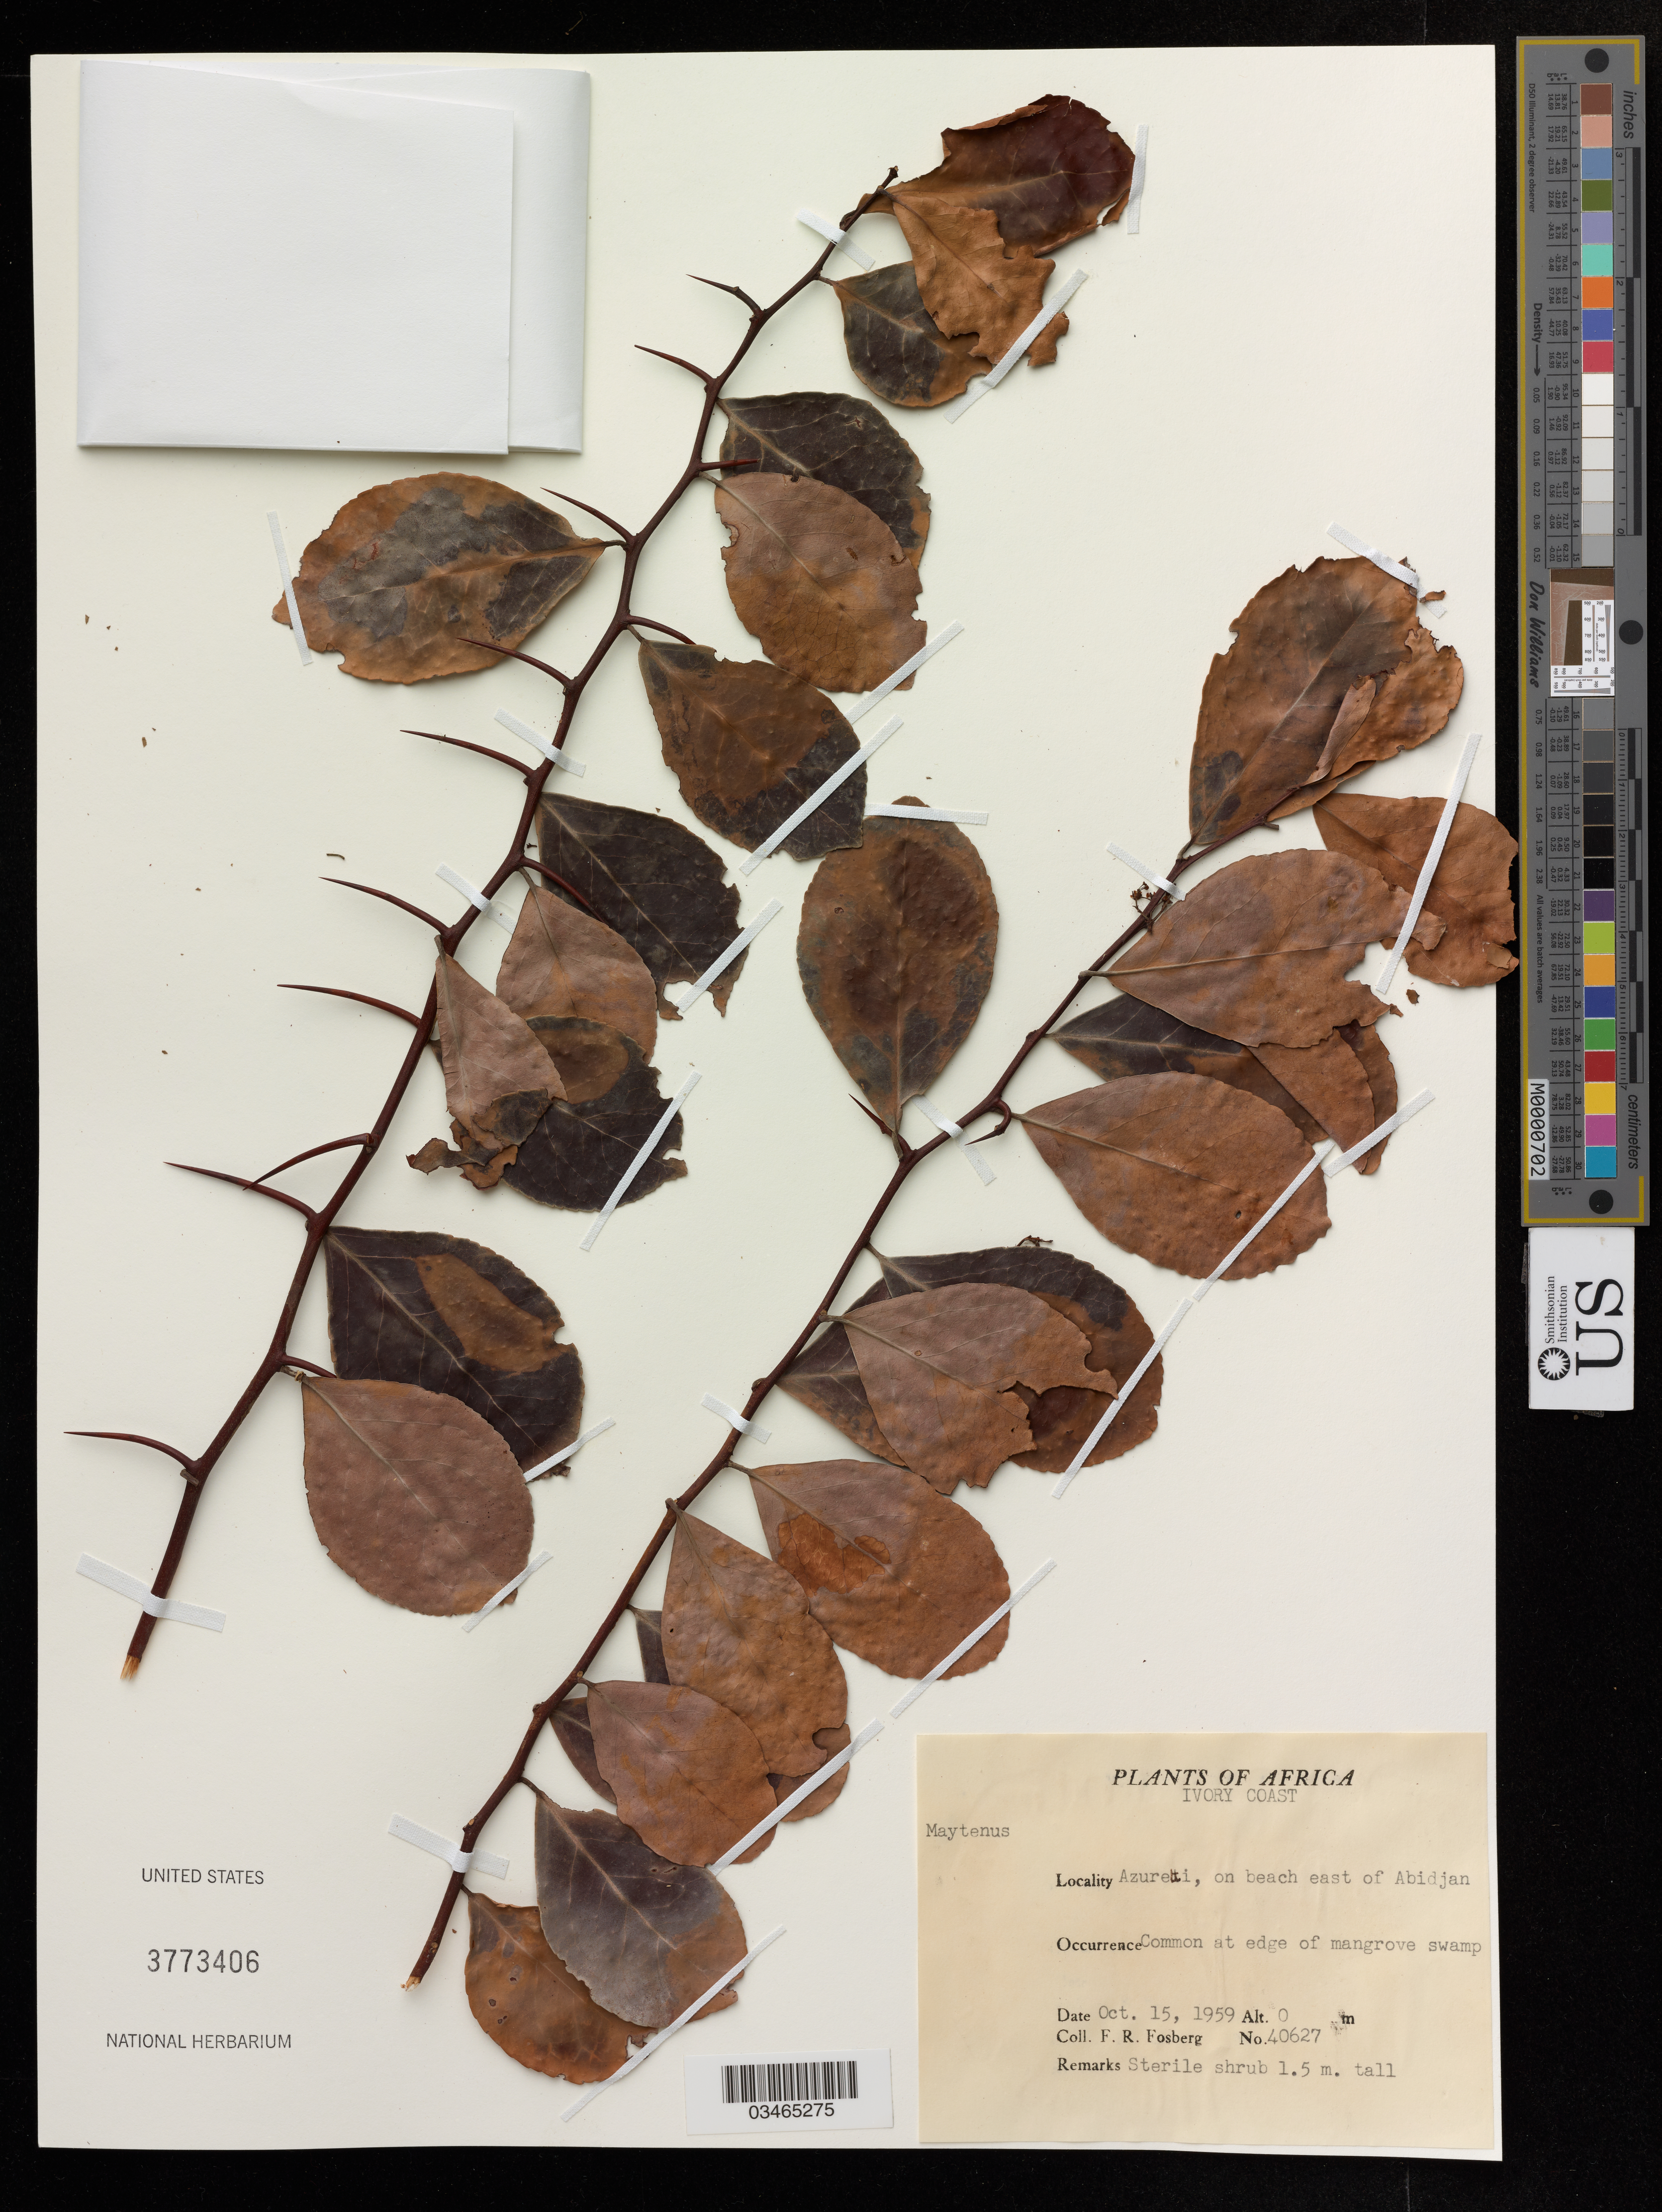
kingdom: Plantae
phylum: Tracheophyta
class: Magnoliopsida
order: Celastrales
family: Celastraceae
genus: Maytenus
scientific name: Maytenus sp.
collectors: F. R. Fosberg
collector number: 40627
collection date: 1959-10-15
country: Ivory Coast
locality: Azureti, on beach east of Abidjan. Common at edge of mangrove swamp.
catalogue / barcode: US 3773406